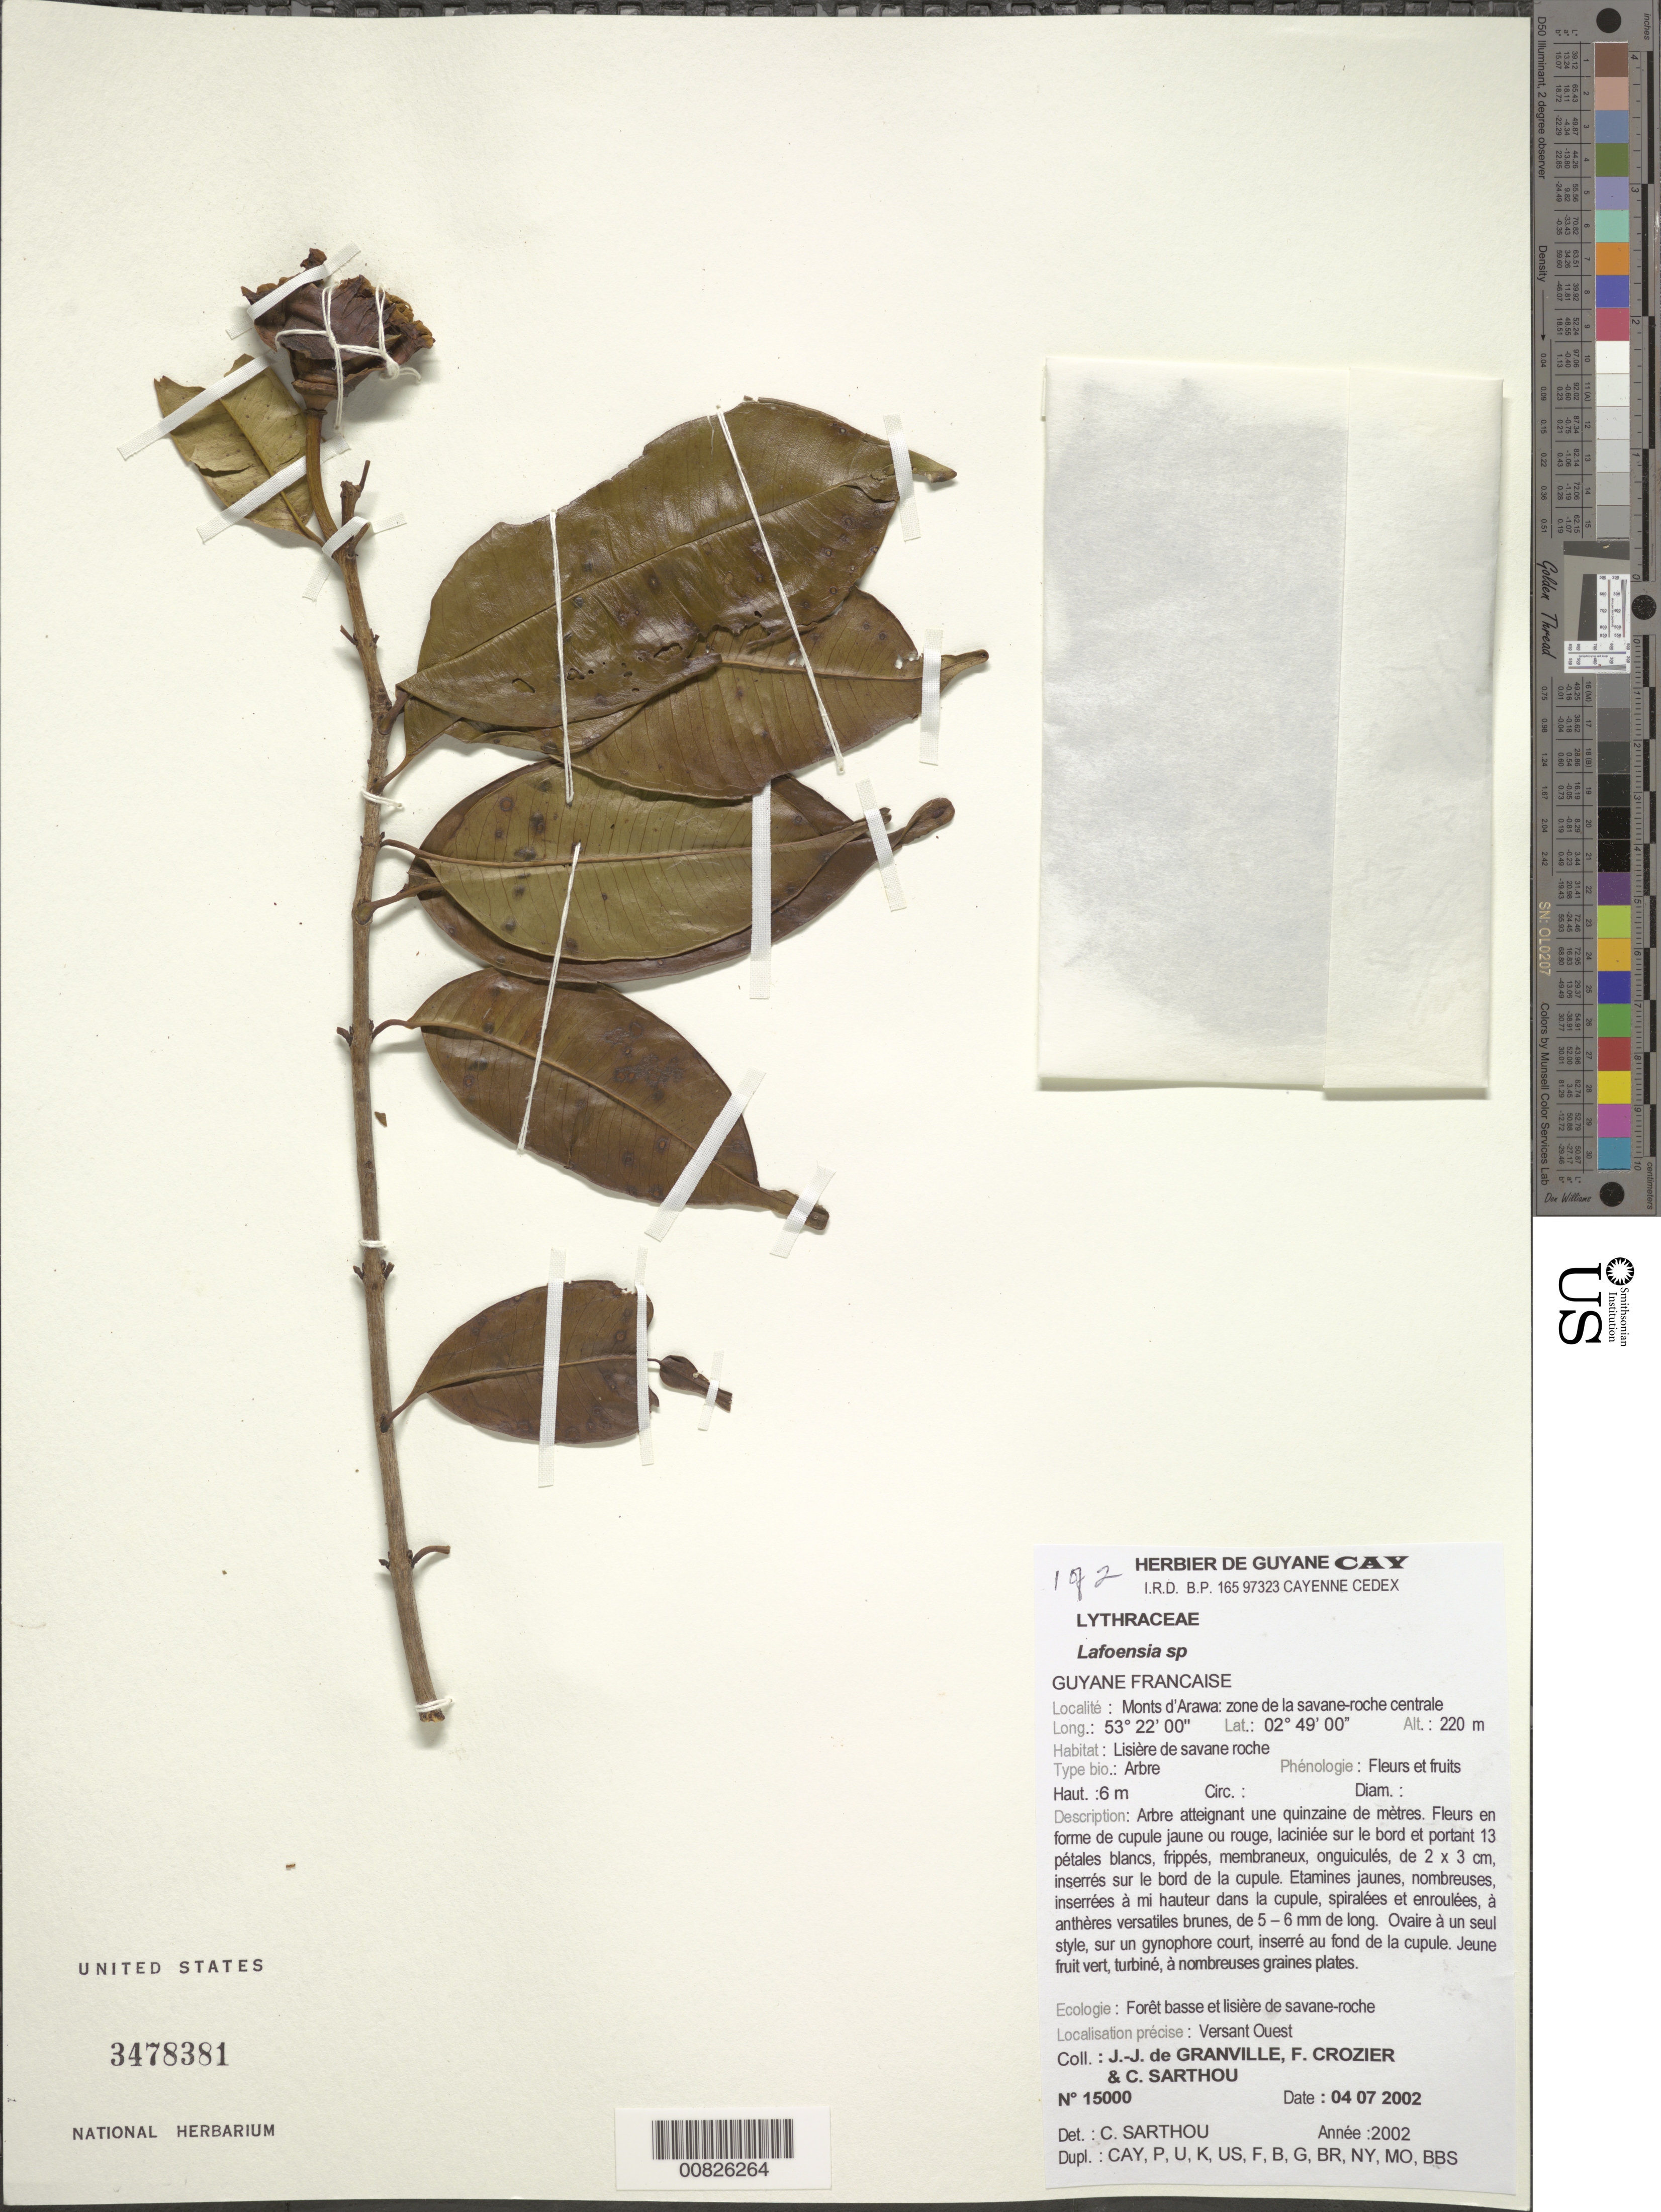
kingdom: Plantae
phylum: Tracheophyta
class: Magnoliopsida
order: Myrtales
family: Lythraceae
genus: Lafoensia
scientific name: Lafoensia sp.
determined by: Sarthou, C.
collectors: J.-J. de Granville, F. Crozier & C. Sarthou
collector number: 15000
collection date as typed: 4-Jul-02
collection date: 2002-07-04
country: French Guiana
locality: Monts d'Arawa, zone de la savane-roche centrale, versant ouest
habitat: Lisière de savane roche et forêt basse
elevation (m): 220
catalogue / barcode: US 3478381